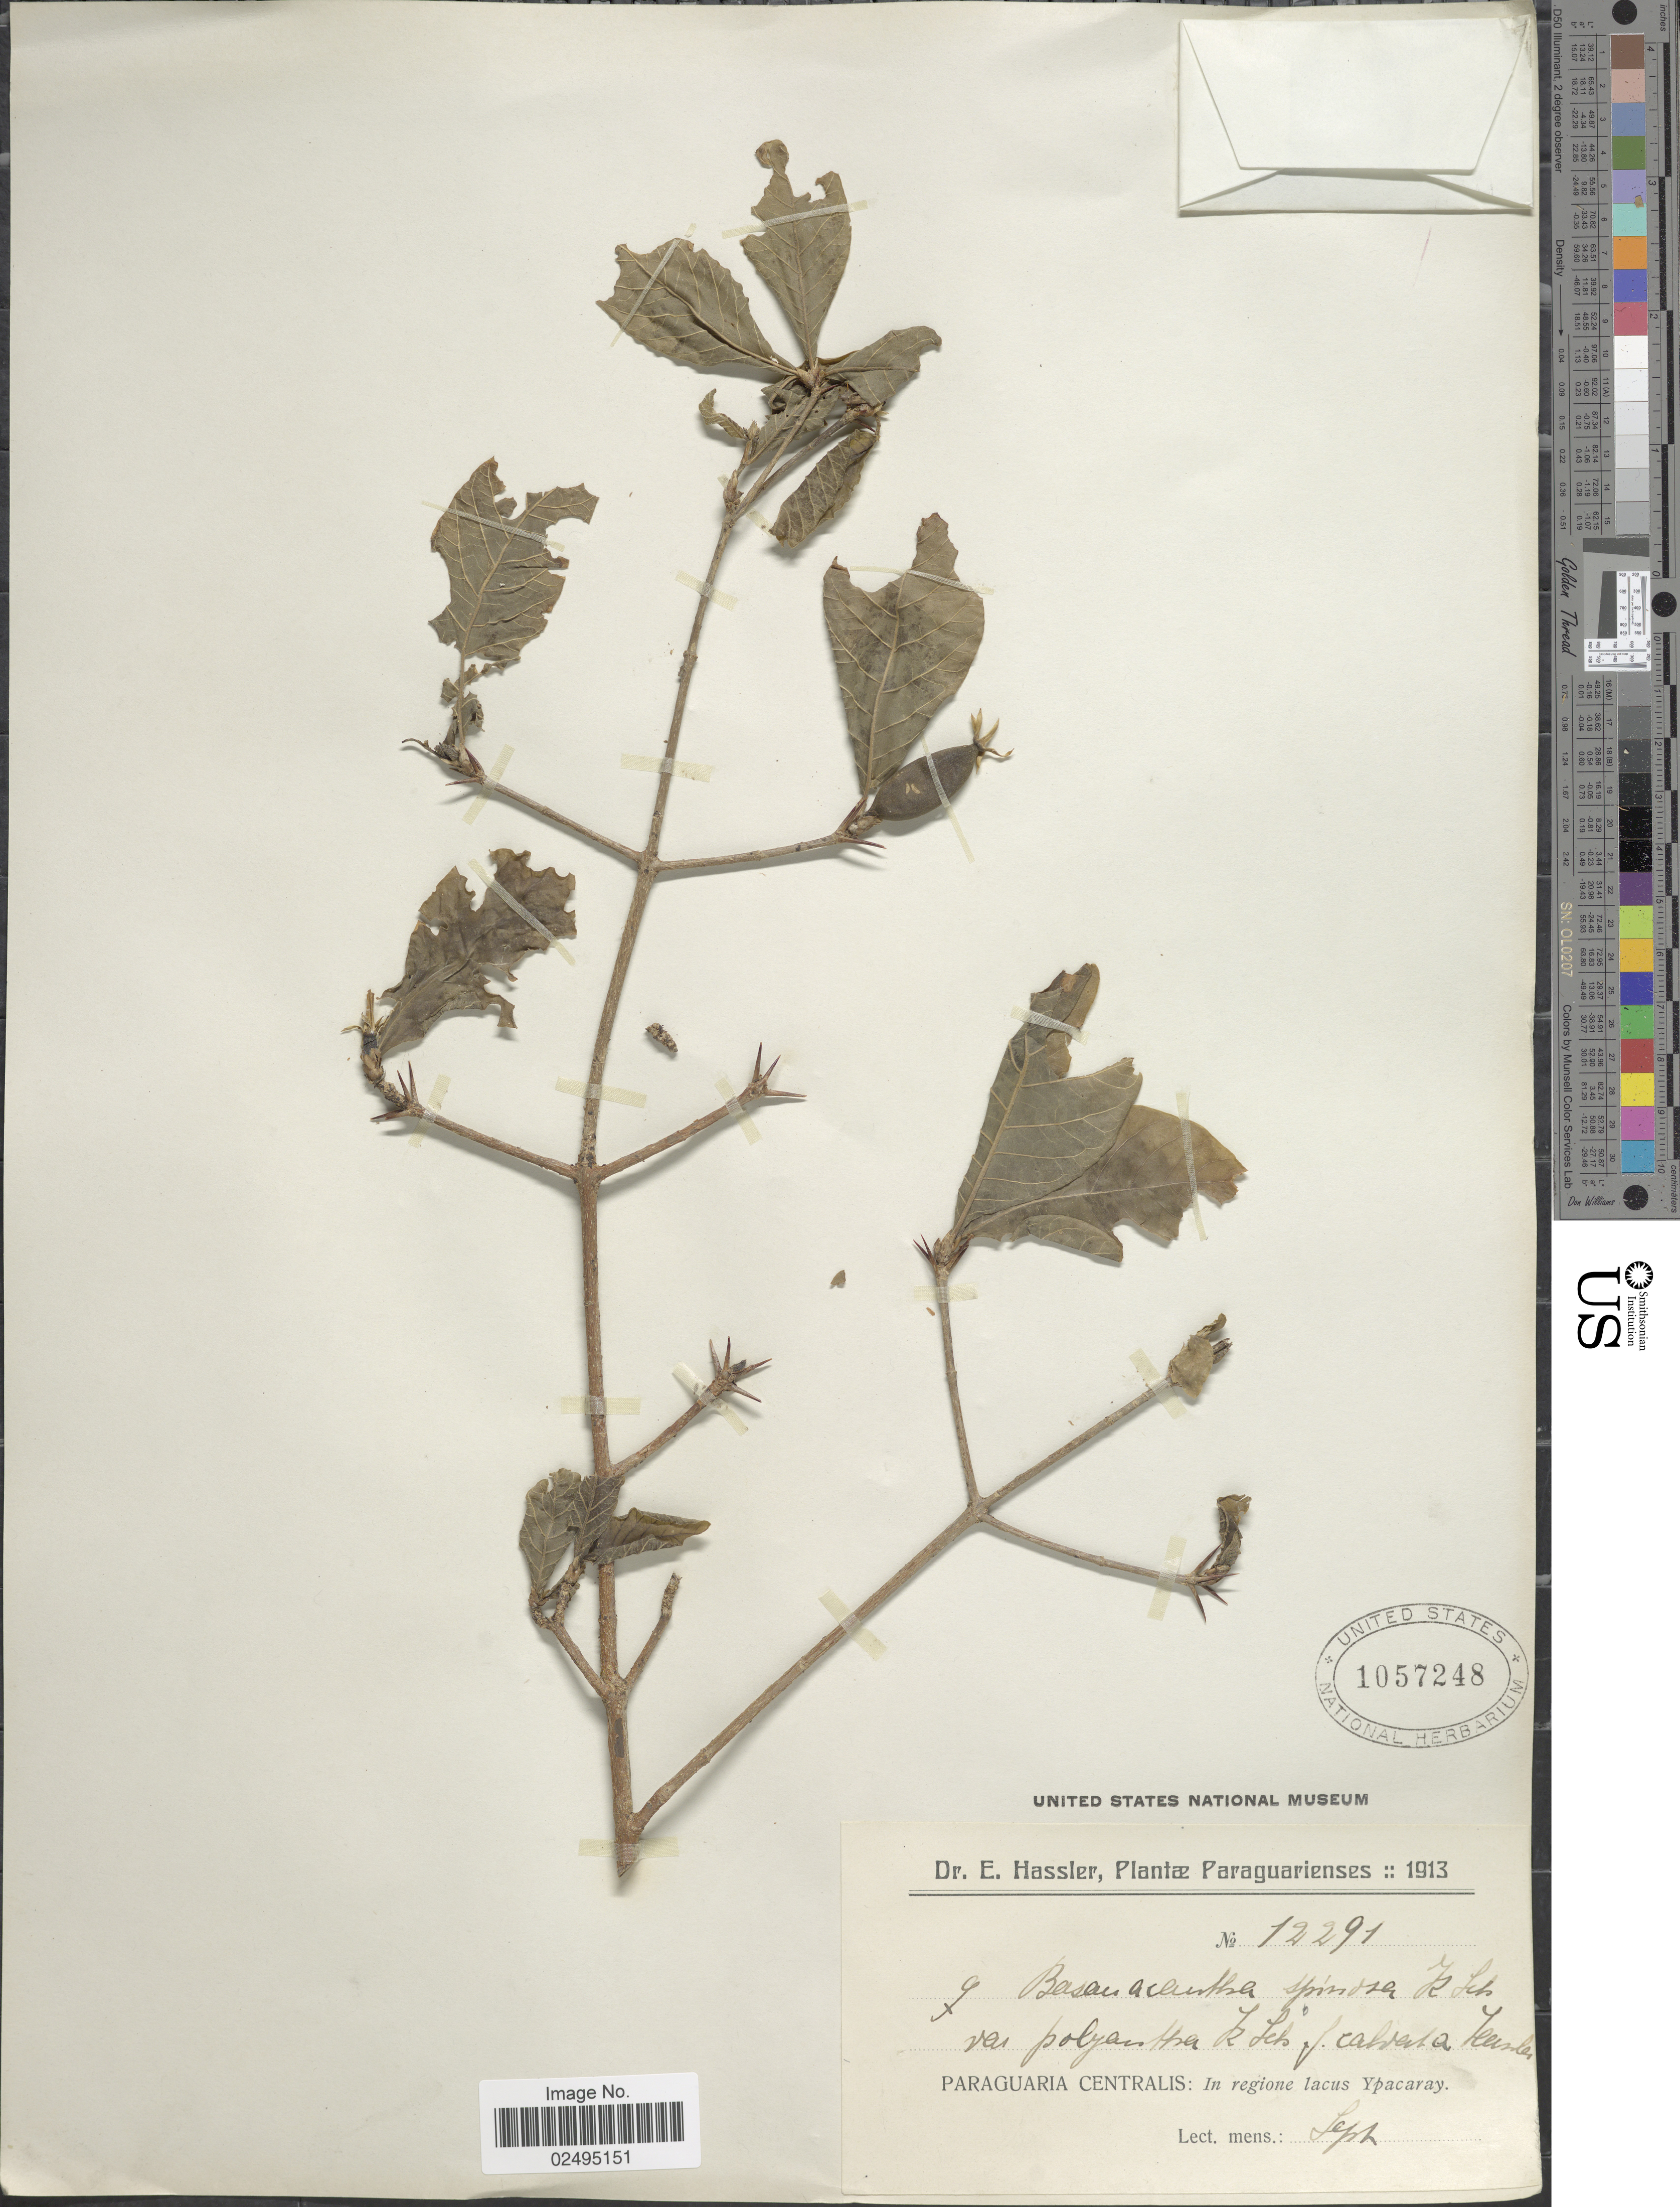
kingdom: Plantae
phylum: Tracheophyta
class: Magnoliopsida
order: Gentianales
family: Rubiaceae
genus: Randia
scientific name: Randia armata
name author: (Sw.) DC.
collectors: E. Hassler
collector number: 12291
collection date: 1913-09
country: Paraguay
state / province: Paraguari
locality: In regione lacus Ypacaray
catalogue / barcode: US 1057248